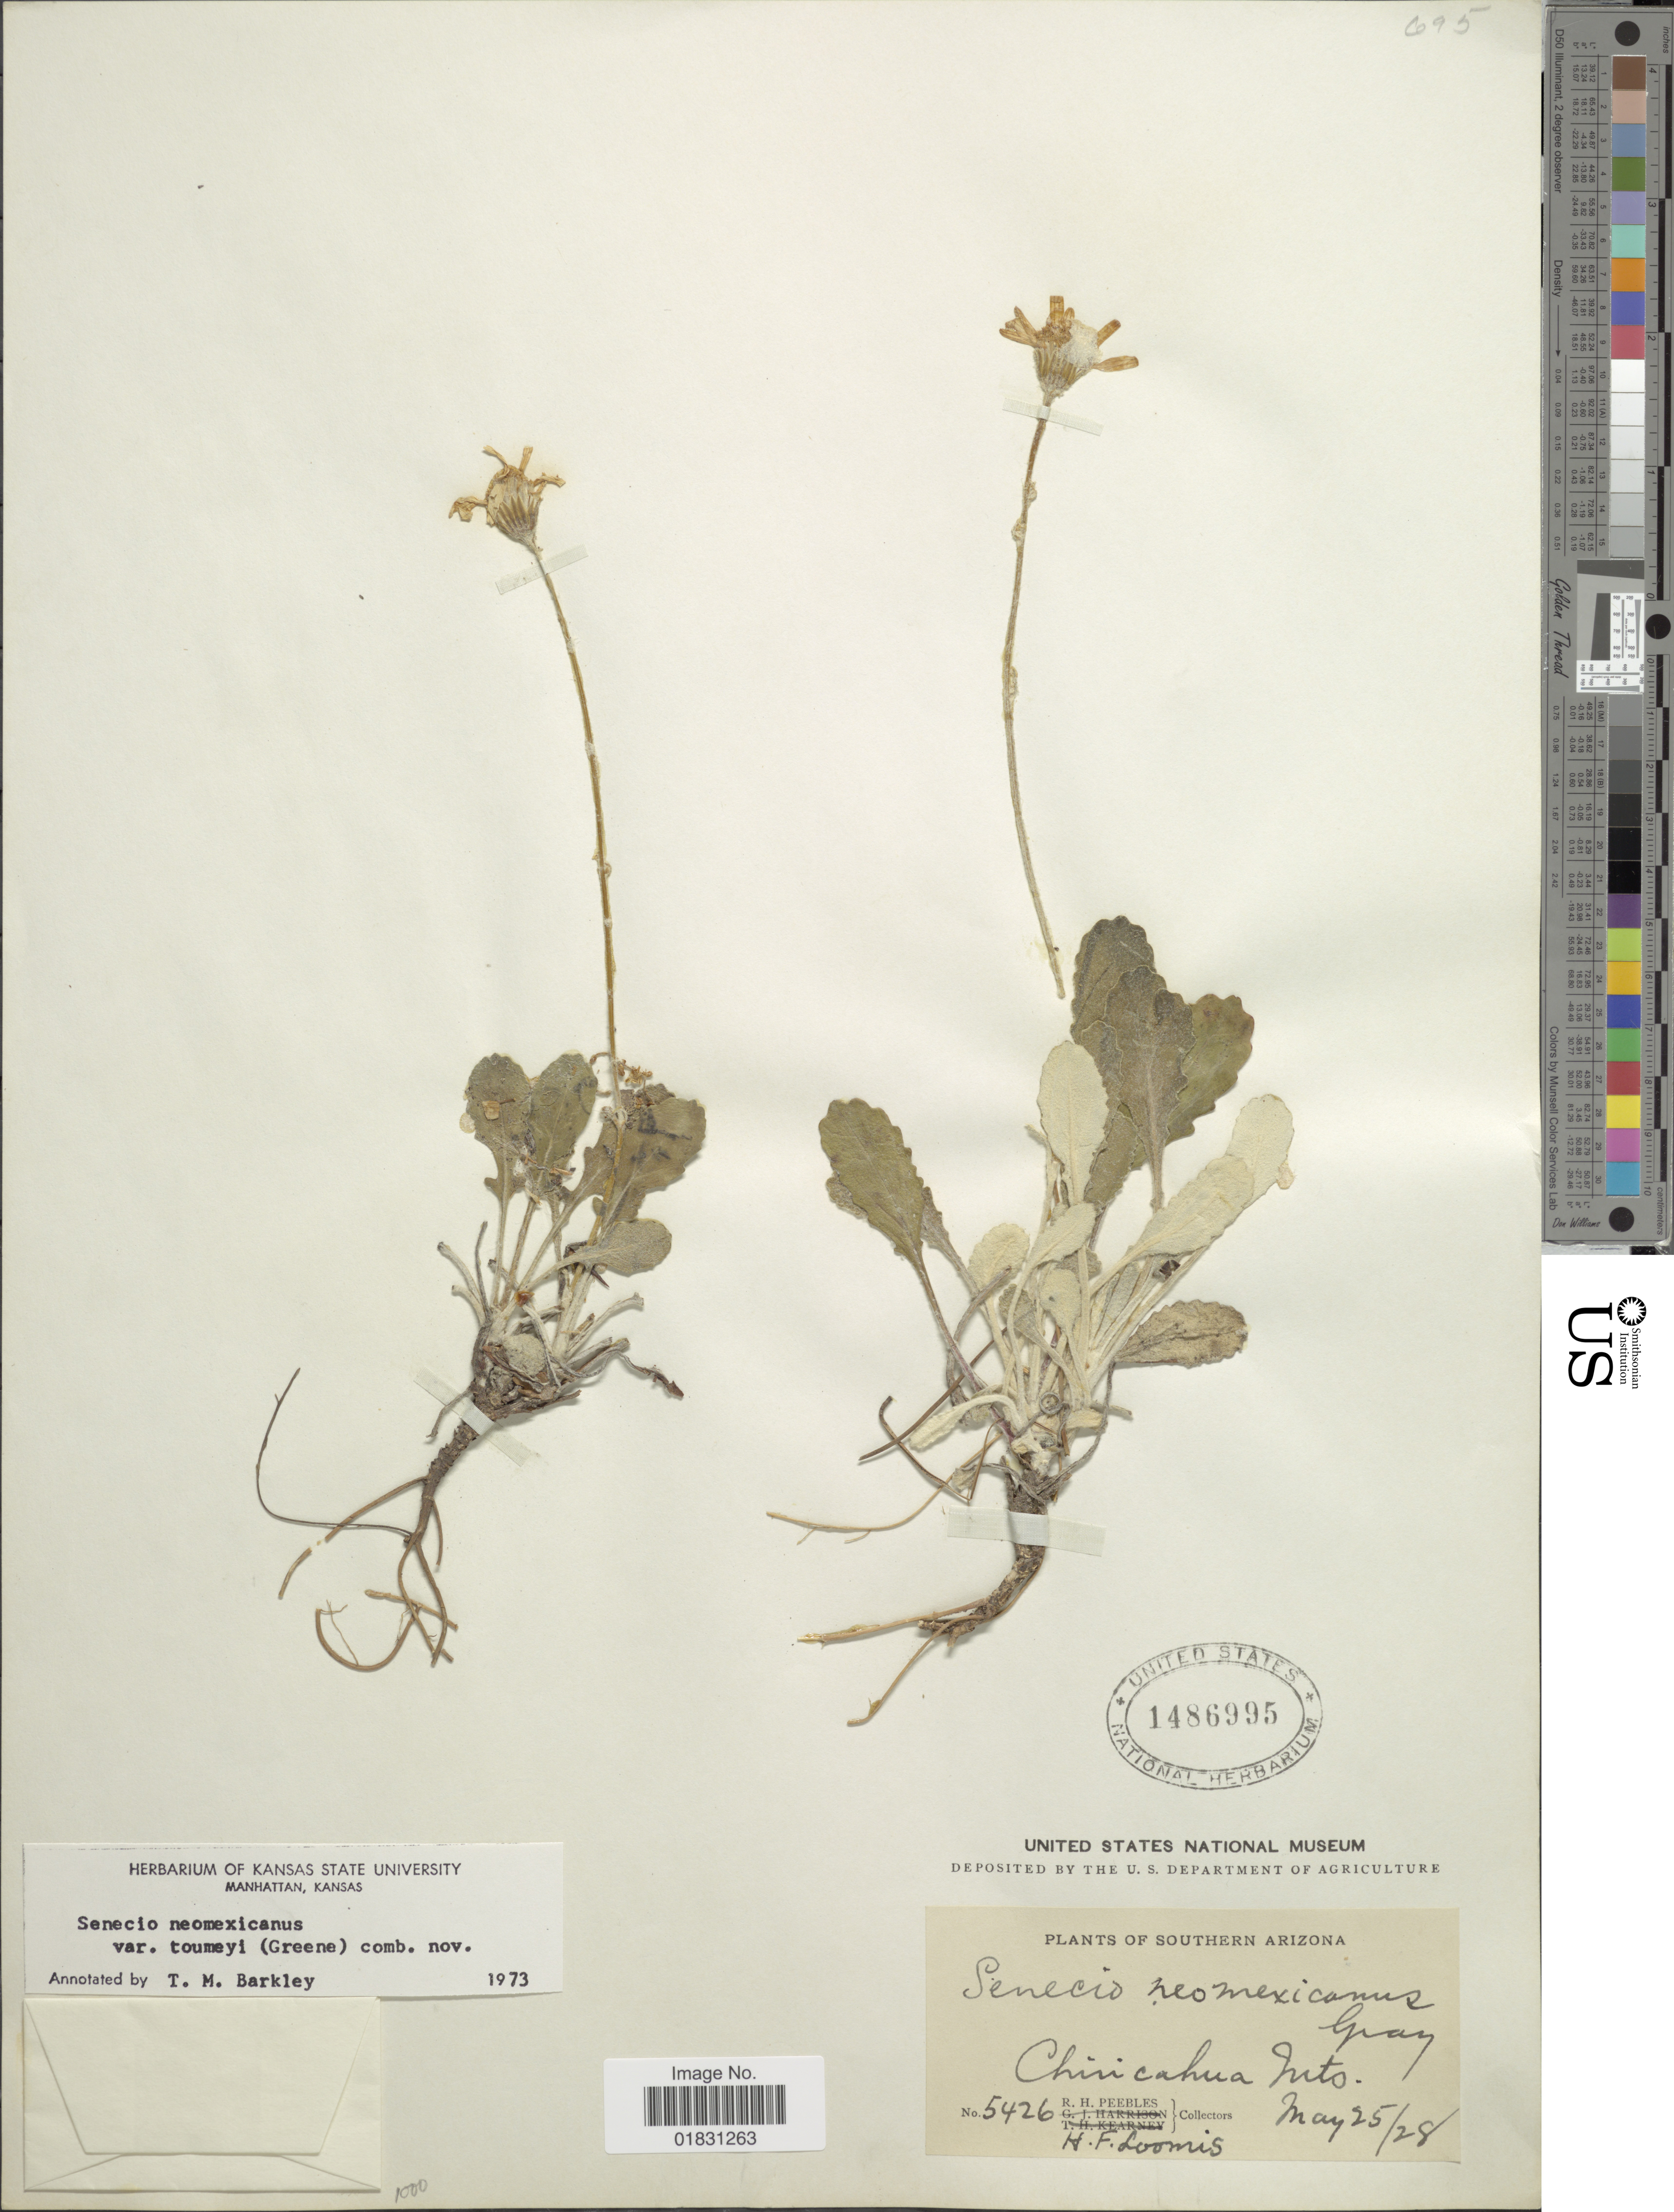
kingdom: Plantae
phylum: Tracheophyta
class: Magnoliopsida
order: Asterales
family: Asteraceae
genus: Packera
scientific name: Packera neomexicana var. neomexicana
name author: (A. Gray) W.A. Weber & Á. Löve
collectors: R. H. Peebles & H. F. Loomis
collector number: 5426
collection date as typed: Transcribed d/m/y: 25/5/28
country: United States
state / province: Arizona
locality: Southern Arizona, Chiricahua Mts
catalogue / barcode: US 1486995